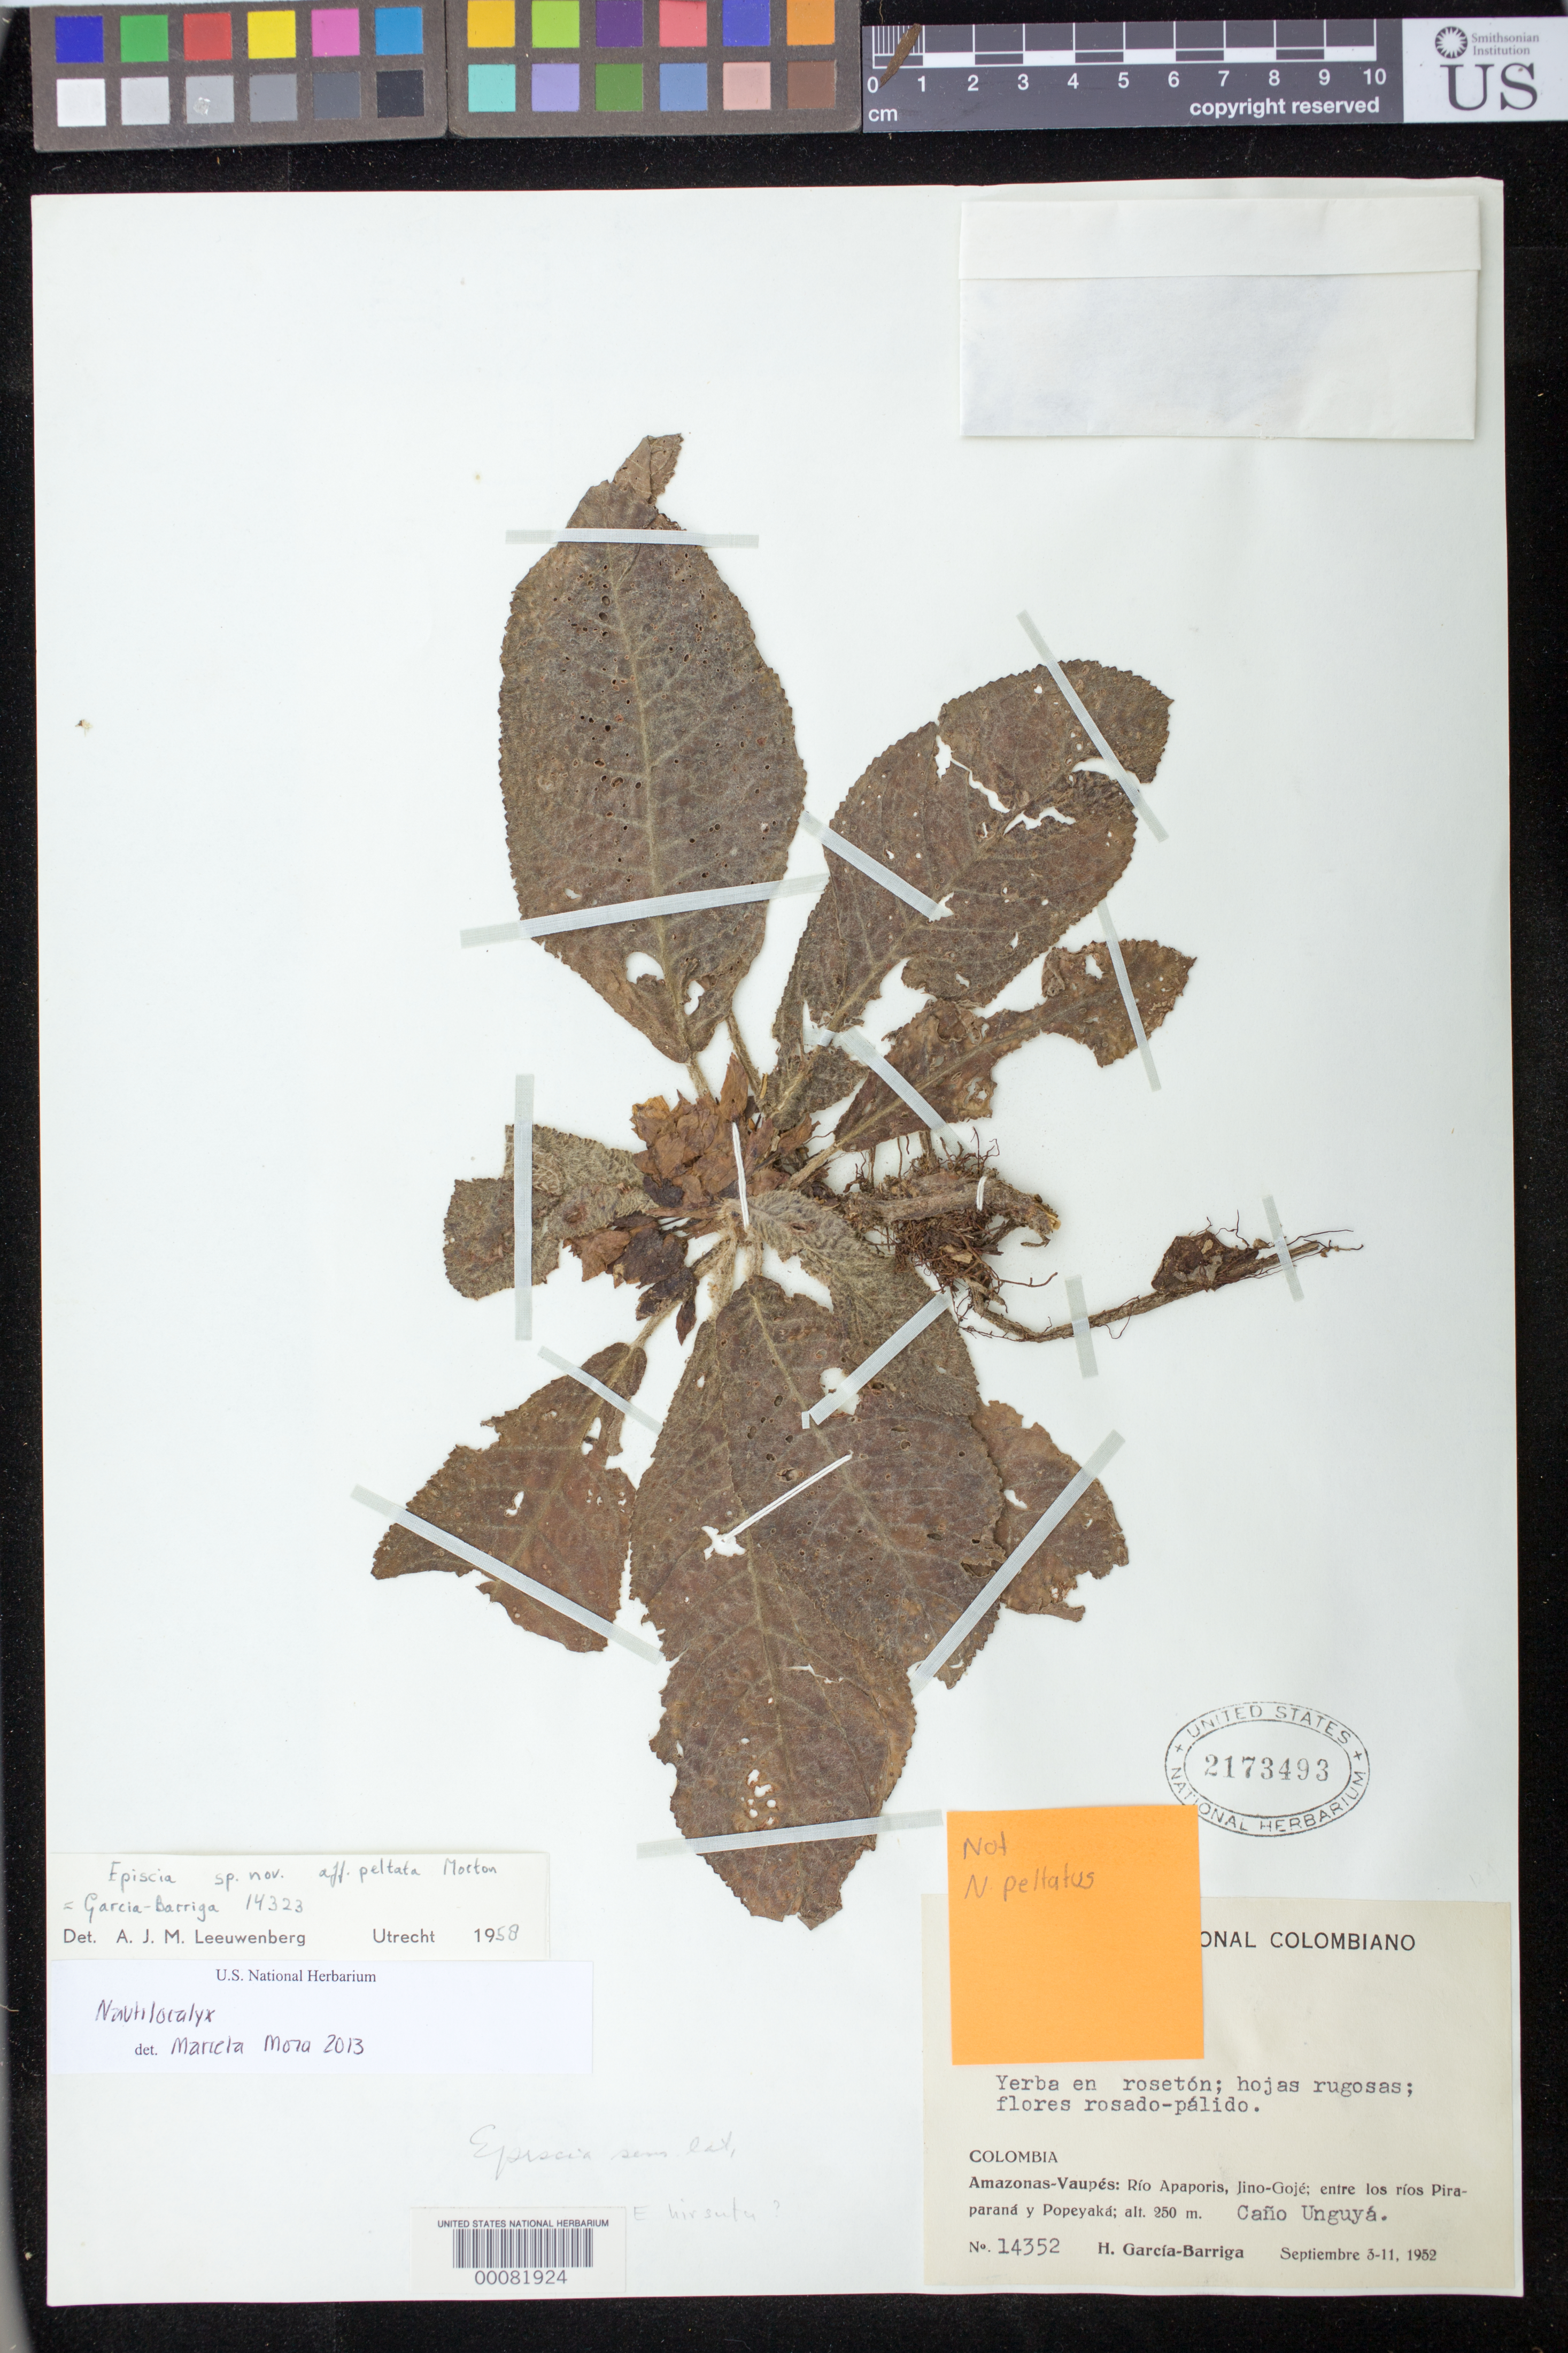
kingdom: Plantae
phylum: Tracheophyta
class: Magnoliopsida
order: Lamiales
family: Gesneriaceae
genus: Nautilocalyx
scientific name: Nautilocalyx sp.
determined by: Mora, M. Marcela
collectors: H. García Barriga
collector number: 14352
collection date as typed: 3-11 Sep 1952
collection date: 1952-09-03/1952-09-11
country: Colombia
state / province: Amazônas / Vaupés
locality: Rio Apaporis, Jino-goje, between the Piraparana and Popeyaka rivers, Cano Unguya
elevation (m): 250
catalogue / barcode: US 2173493